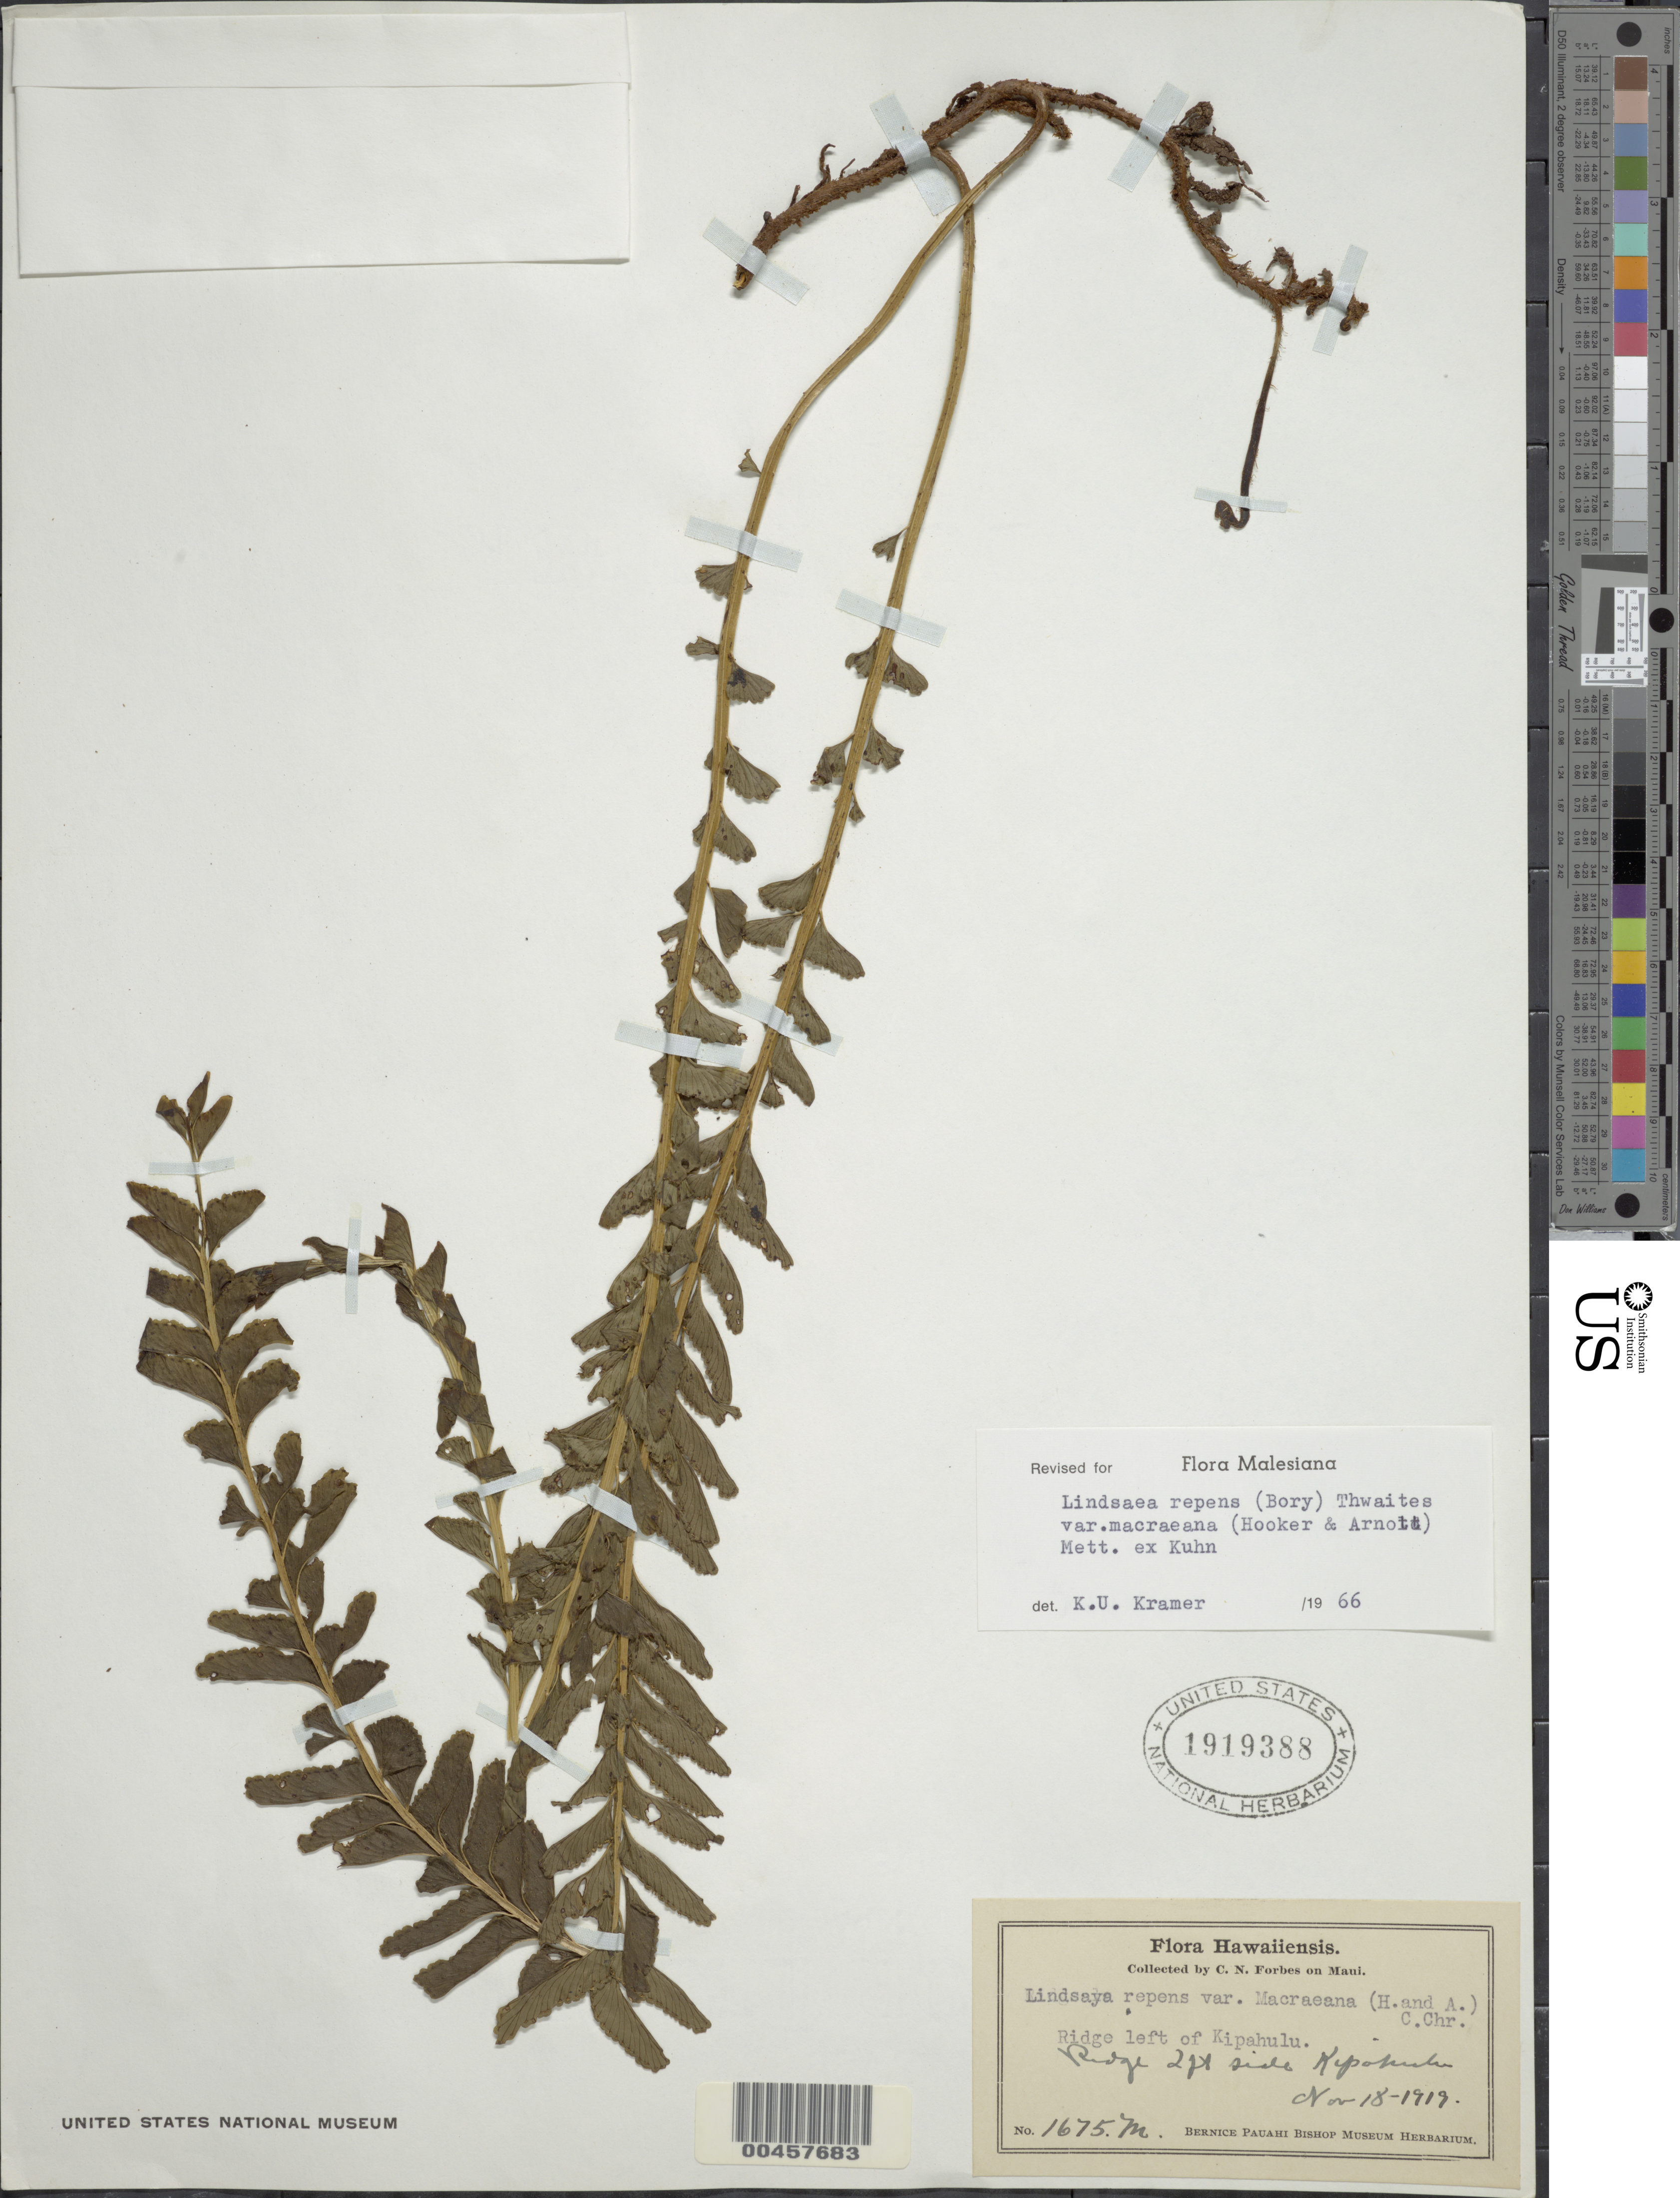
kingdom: Plantae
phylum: Tracheophyta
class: Polypodiopsida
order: Polypodiales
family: Lindsaeaceae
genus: Lindsaea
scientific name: Lindsaea repens var. macraeana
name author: (Hook. & Arn.) Mett. ex Kuhn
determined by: Kramer, K. U.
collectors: C. N. Forbes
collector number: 1675.M.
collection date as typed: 18 Nov 1919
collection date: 1919-11-18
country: United States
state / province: Hawaii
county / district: Maui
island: Maui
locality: Ridge left of Kipahulu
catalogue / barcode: US 1919388